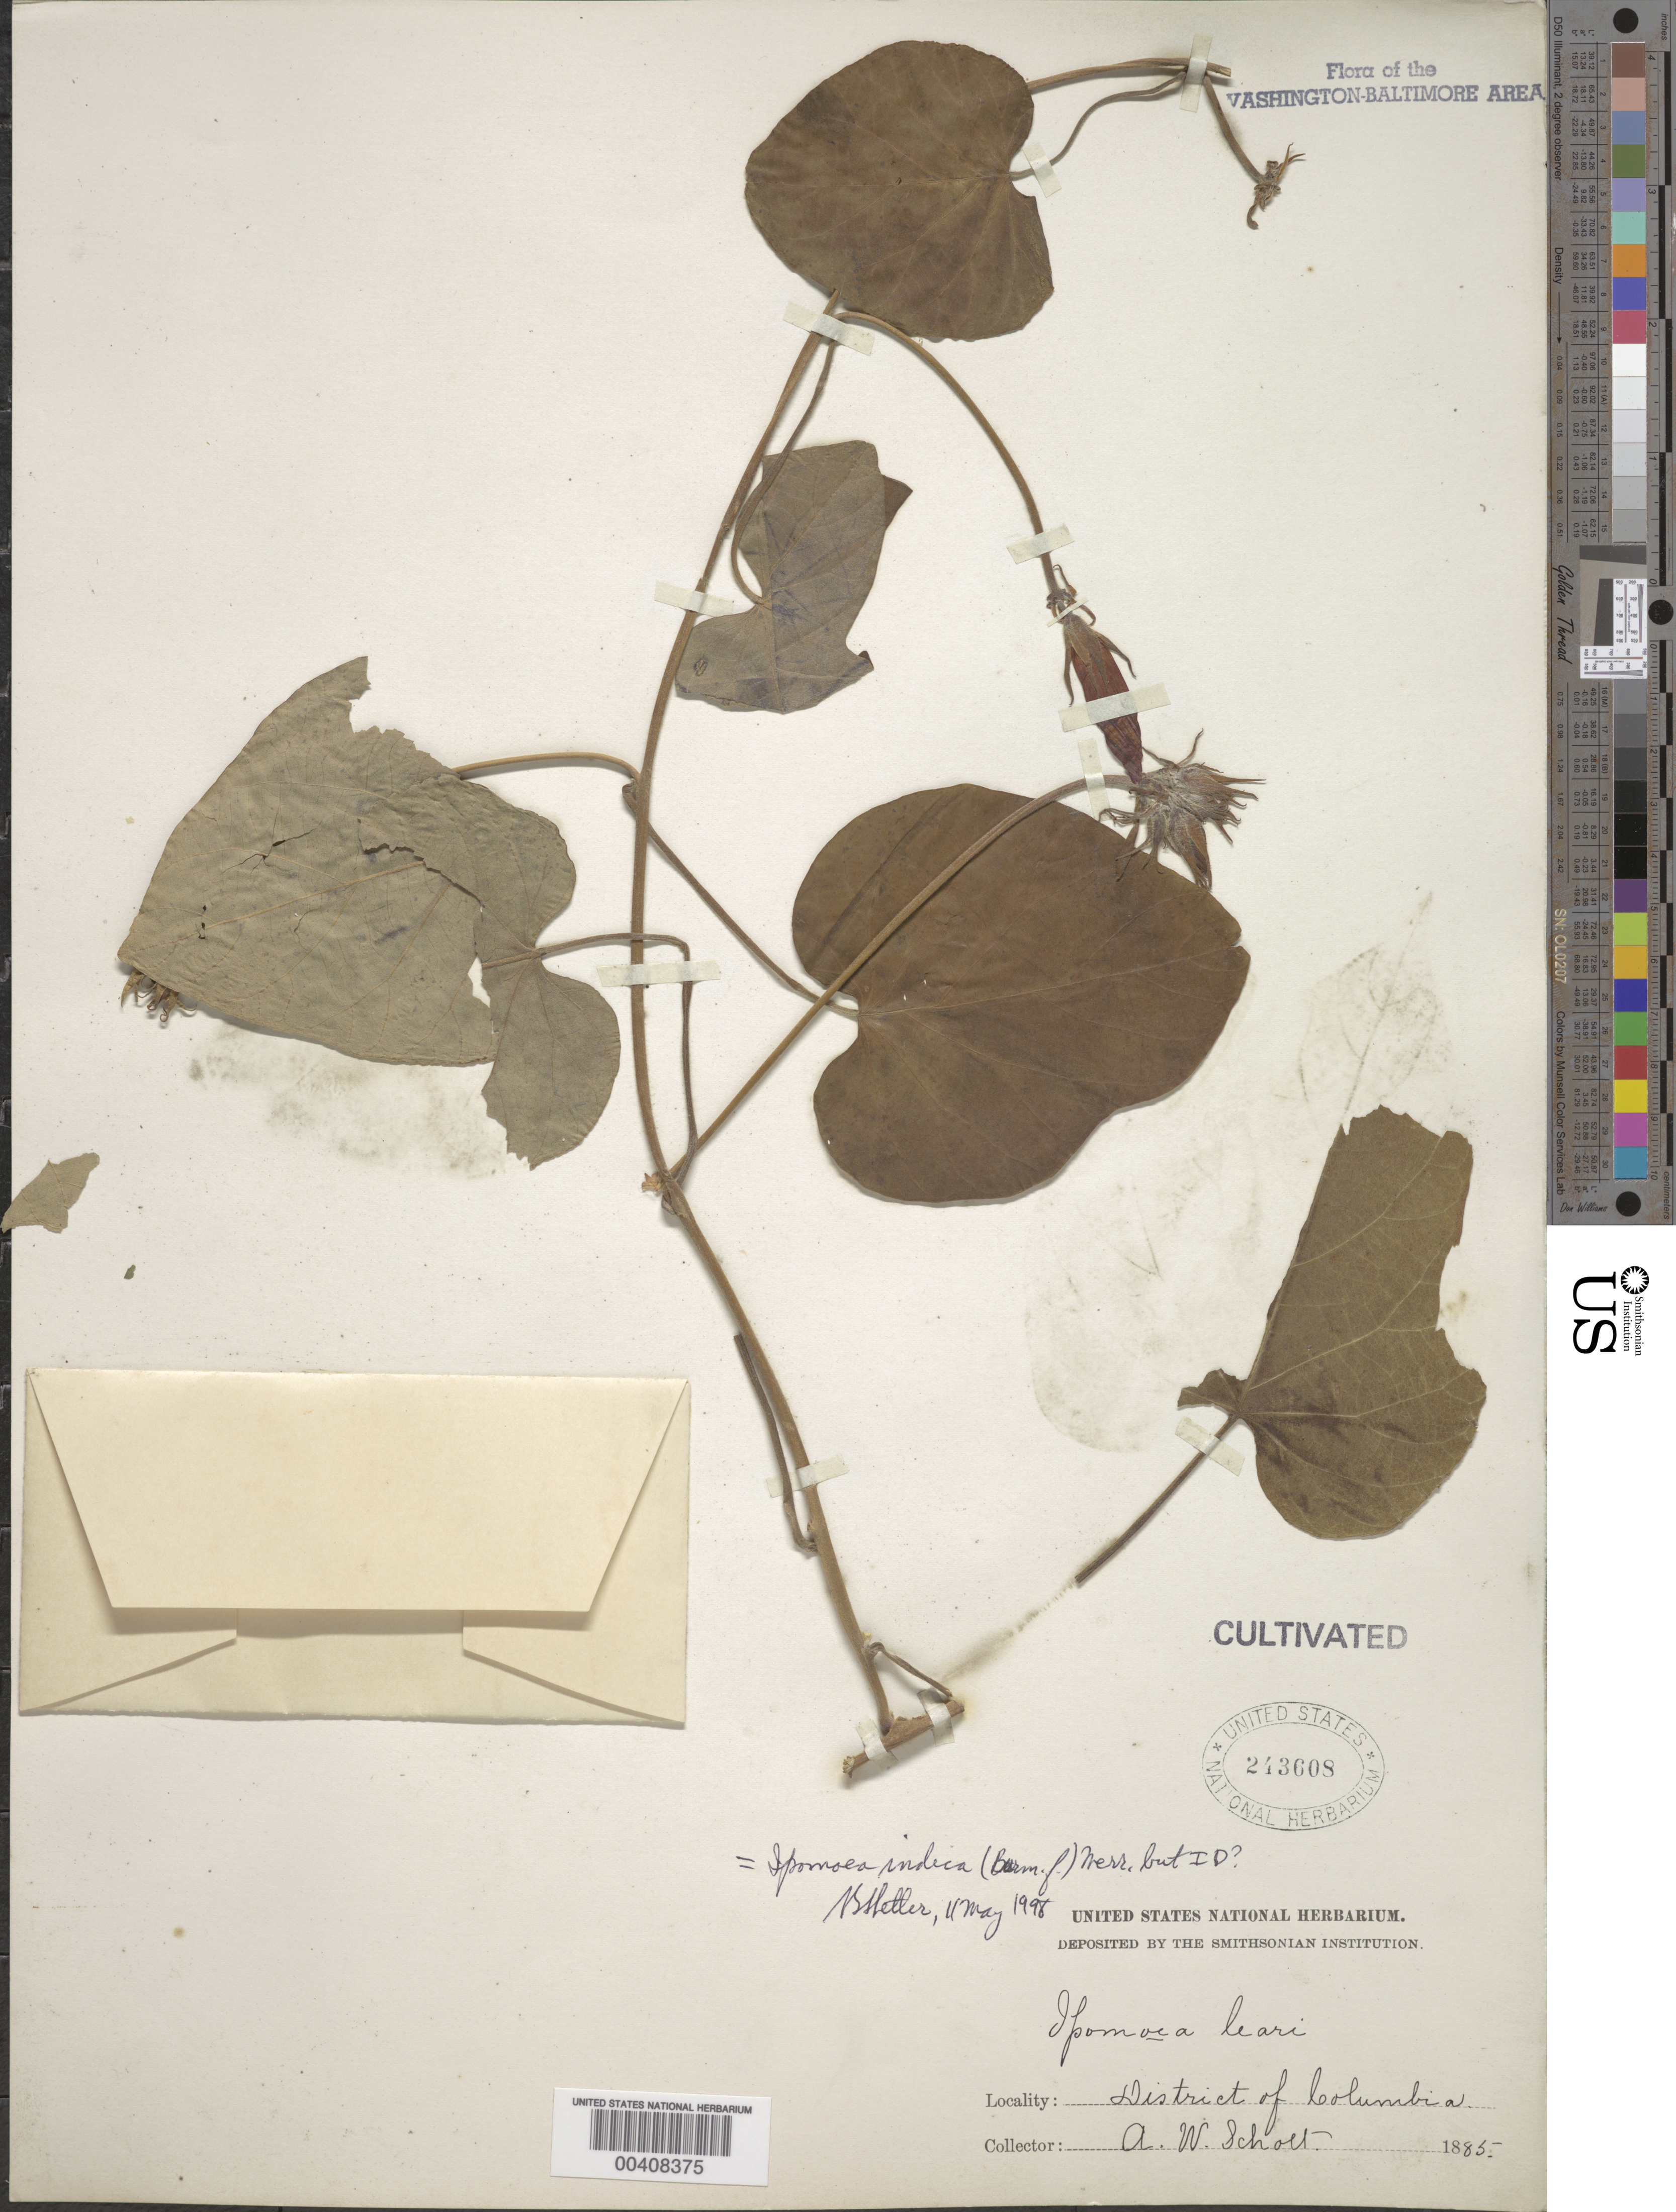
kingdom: Plantae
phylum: Tracheophyta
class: Magnoliopsida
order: Solanales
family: Convolvulaceae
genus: Ipomoea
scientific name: Ipomoea indica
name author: (Burm.) Merr.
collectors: A. L. Schott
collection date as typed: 1885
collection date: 1885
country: United States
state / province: District of Columbia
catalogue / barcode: US 243608